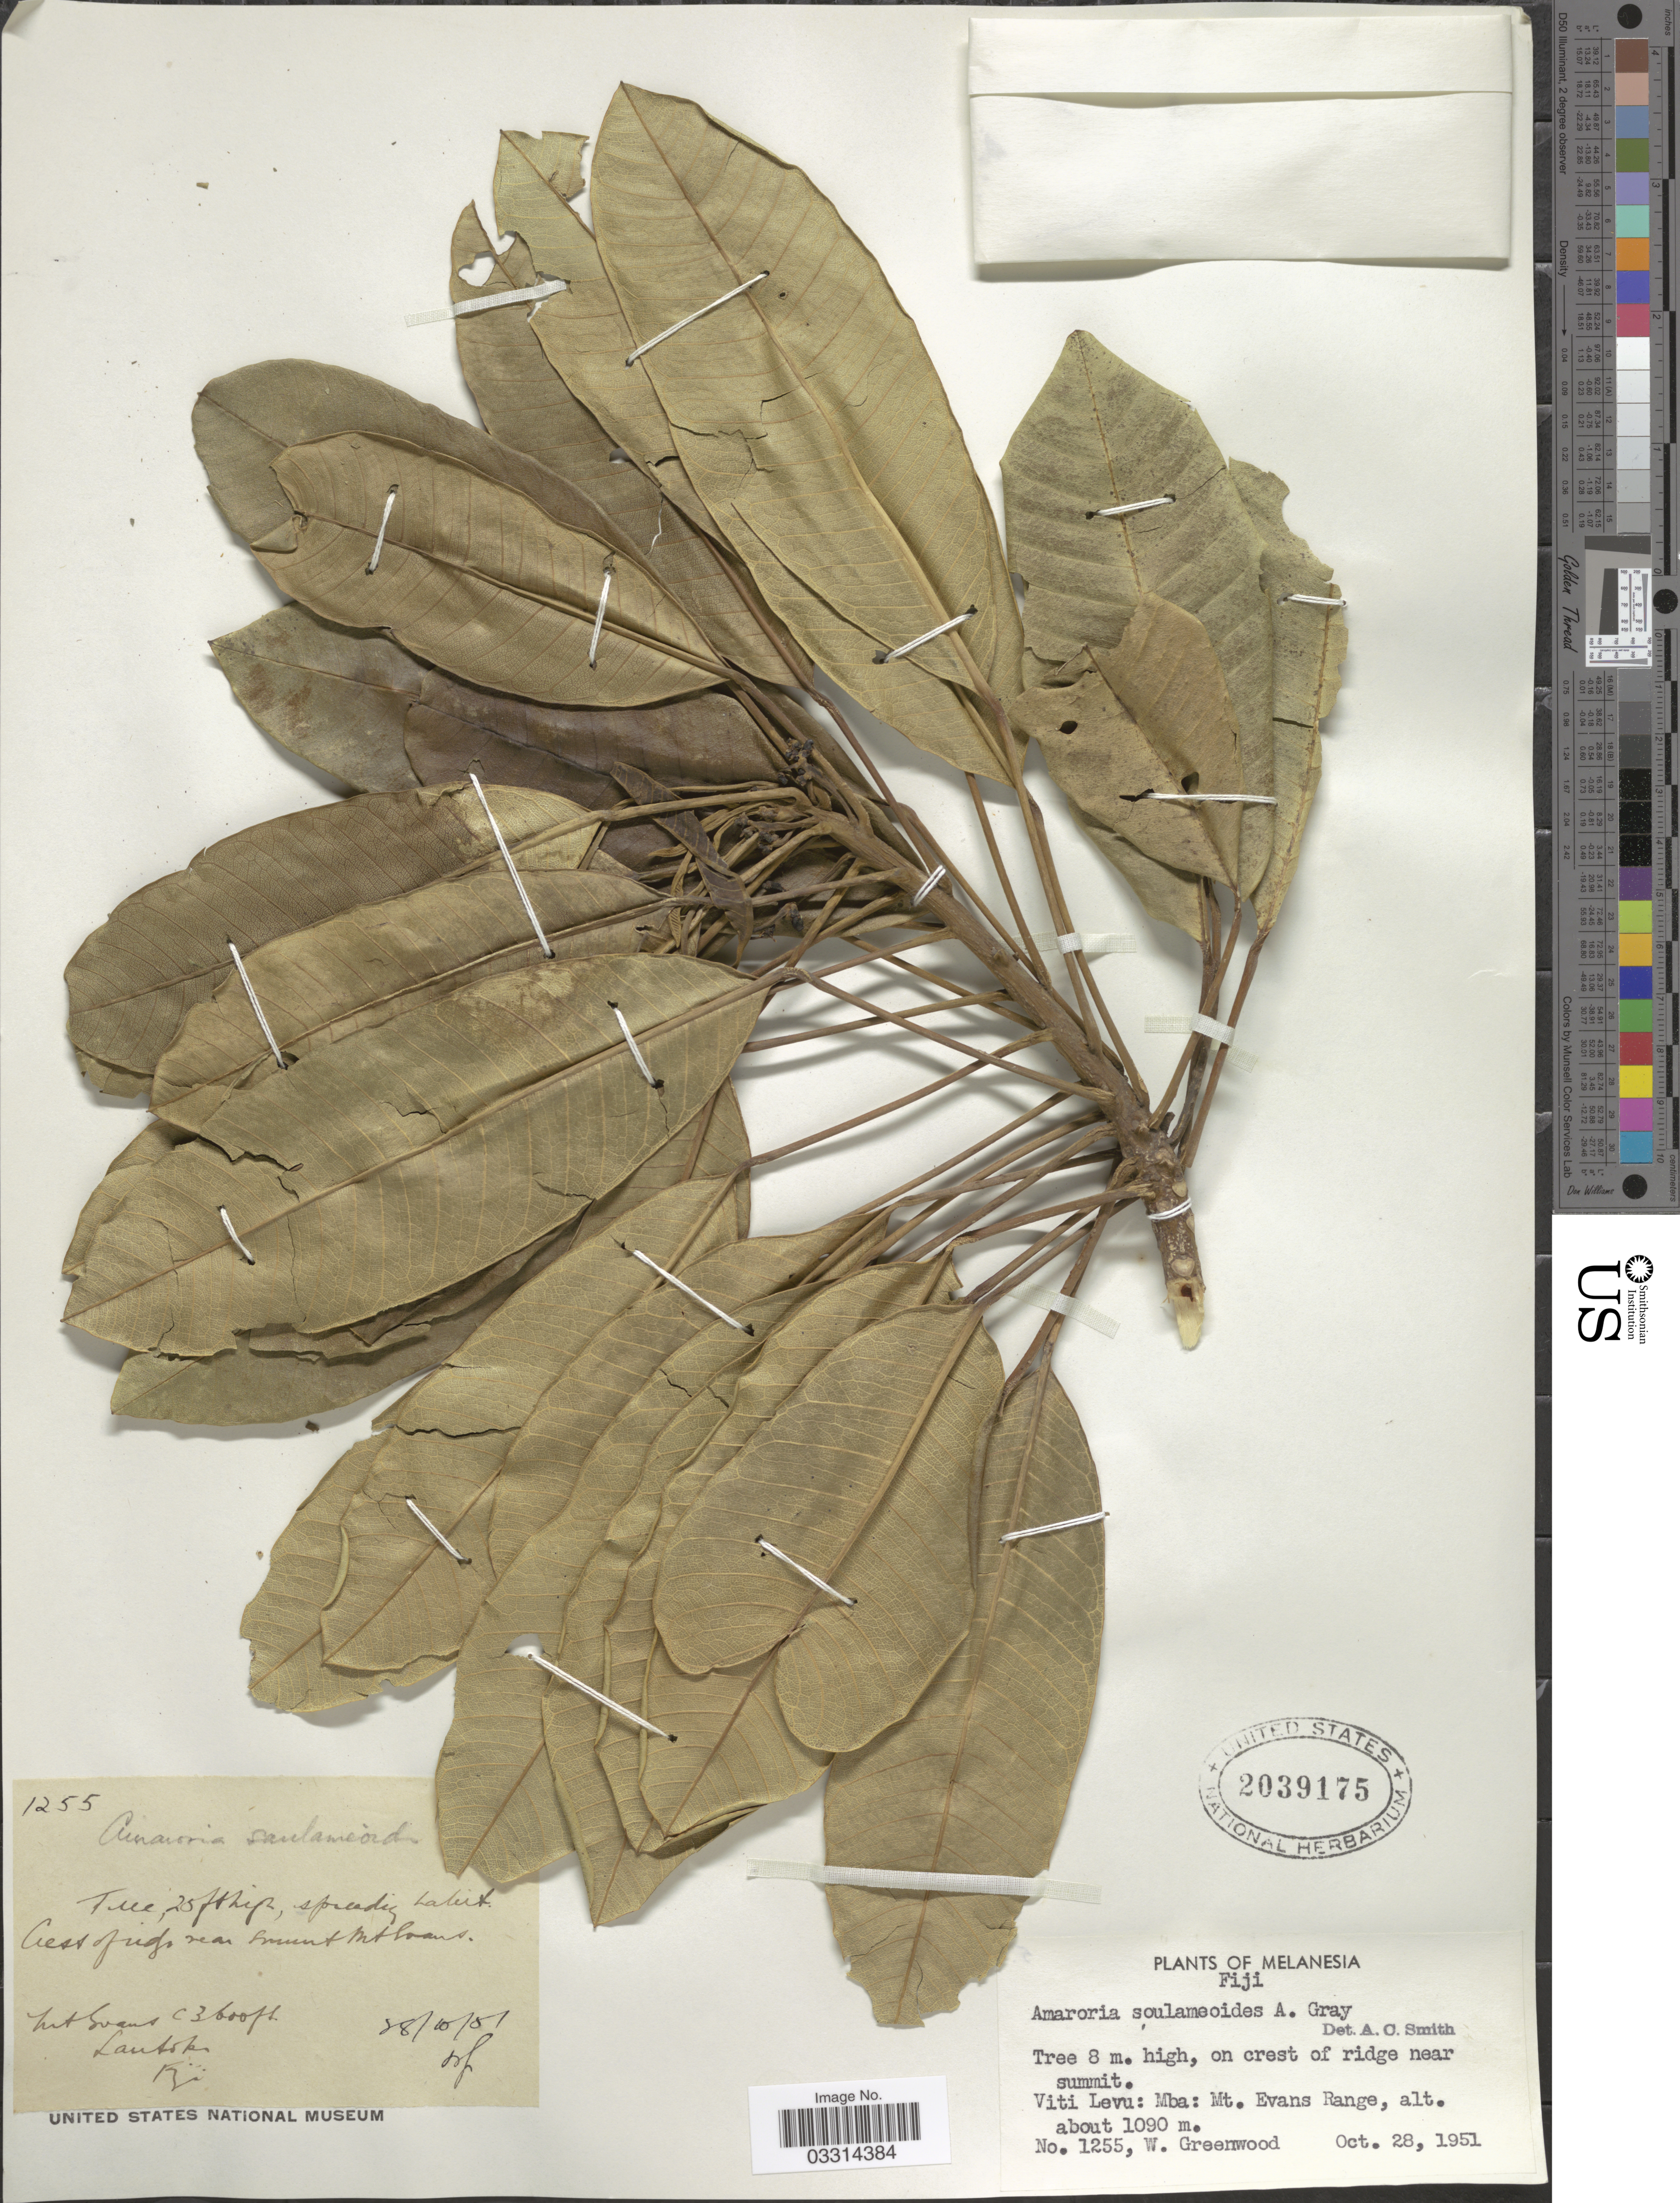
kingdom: Plantae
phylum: Tracheophyta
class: Magnoliopsida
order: Sapindales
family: Simaroubaceae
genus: Soulamea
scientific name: Soulamea soulameoides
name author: (A. Gray) Noot.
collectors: W. Greenwood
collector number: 1255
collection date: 1951-10-28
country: Fiji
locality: Viti Levu: Mba: Mt. Evans Range. Crest of ridge near summit Mt. Evans.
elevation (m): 1097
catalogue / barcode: US 2039175